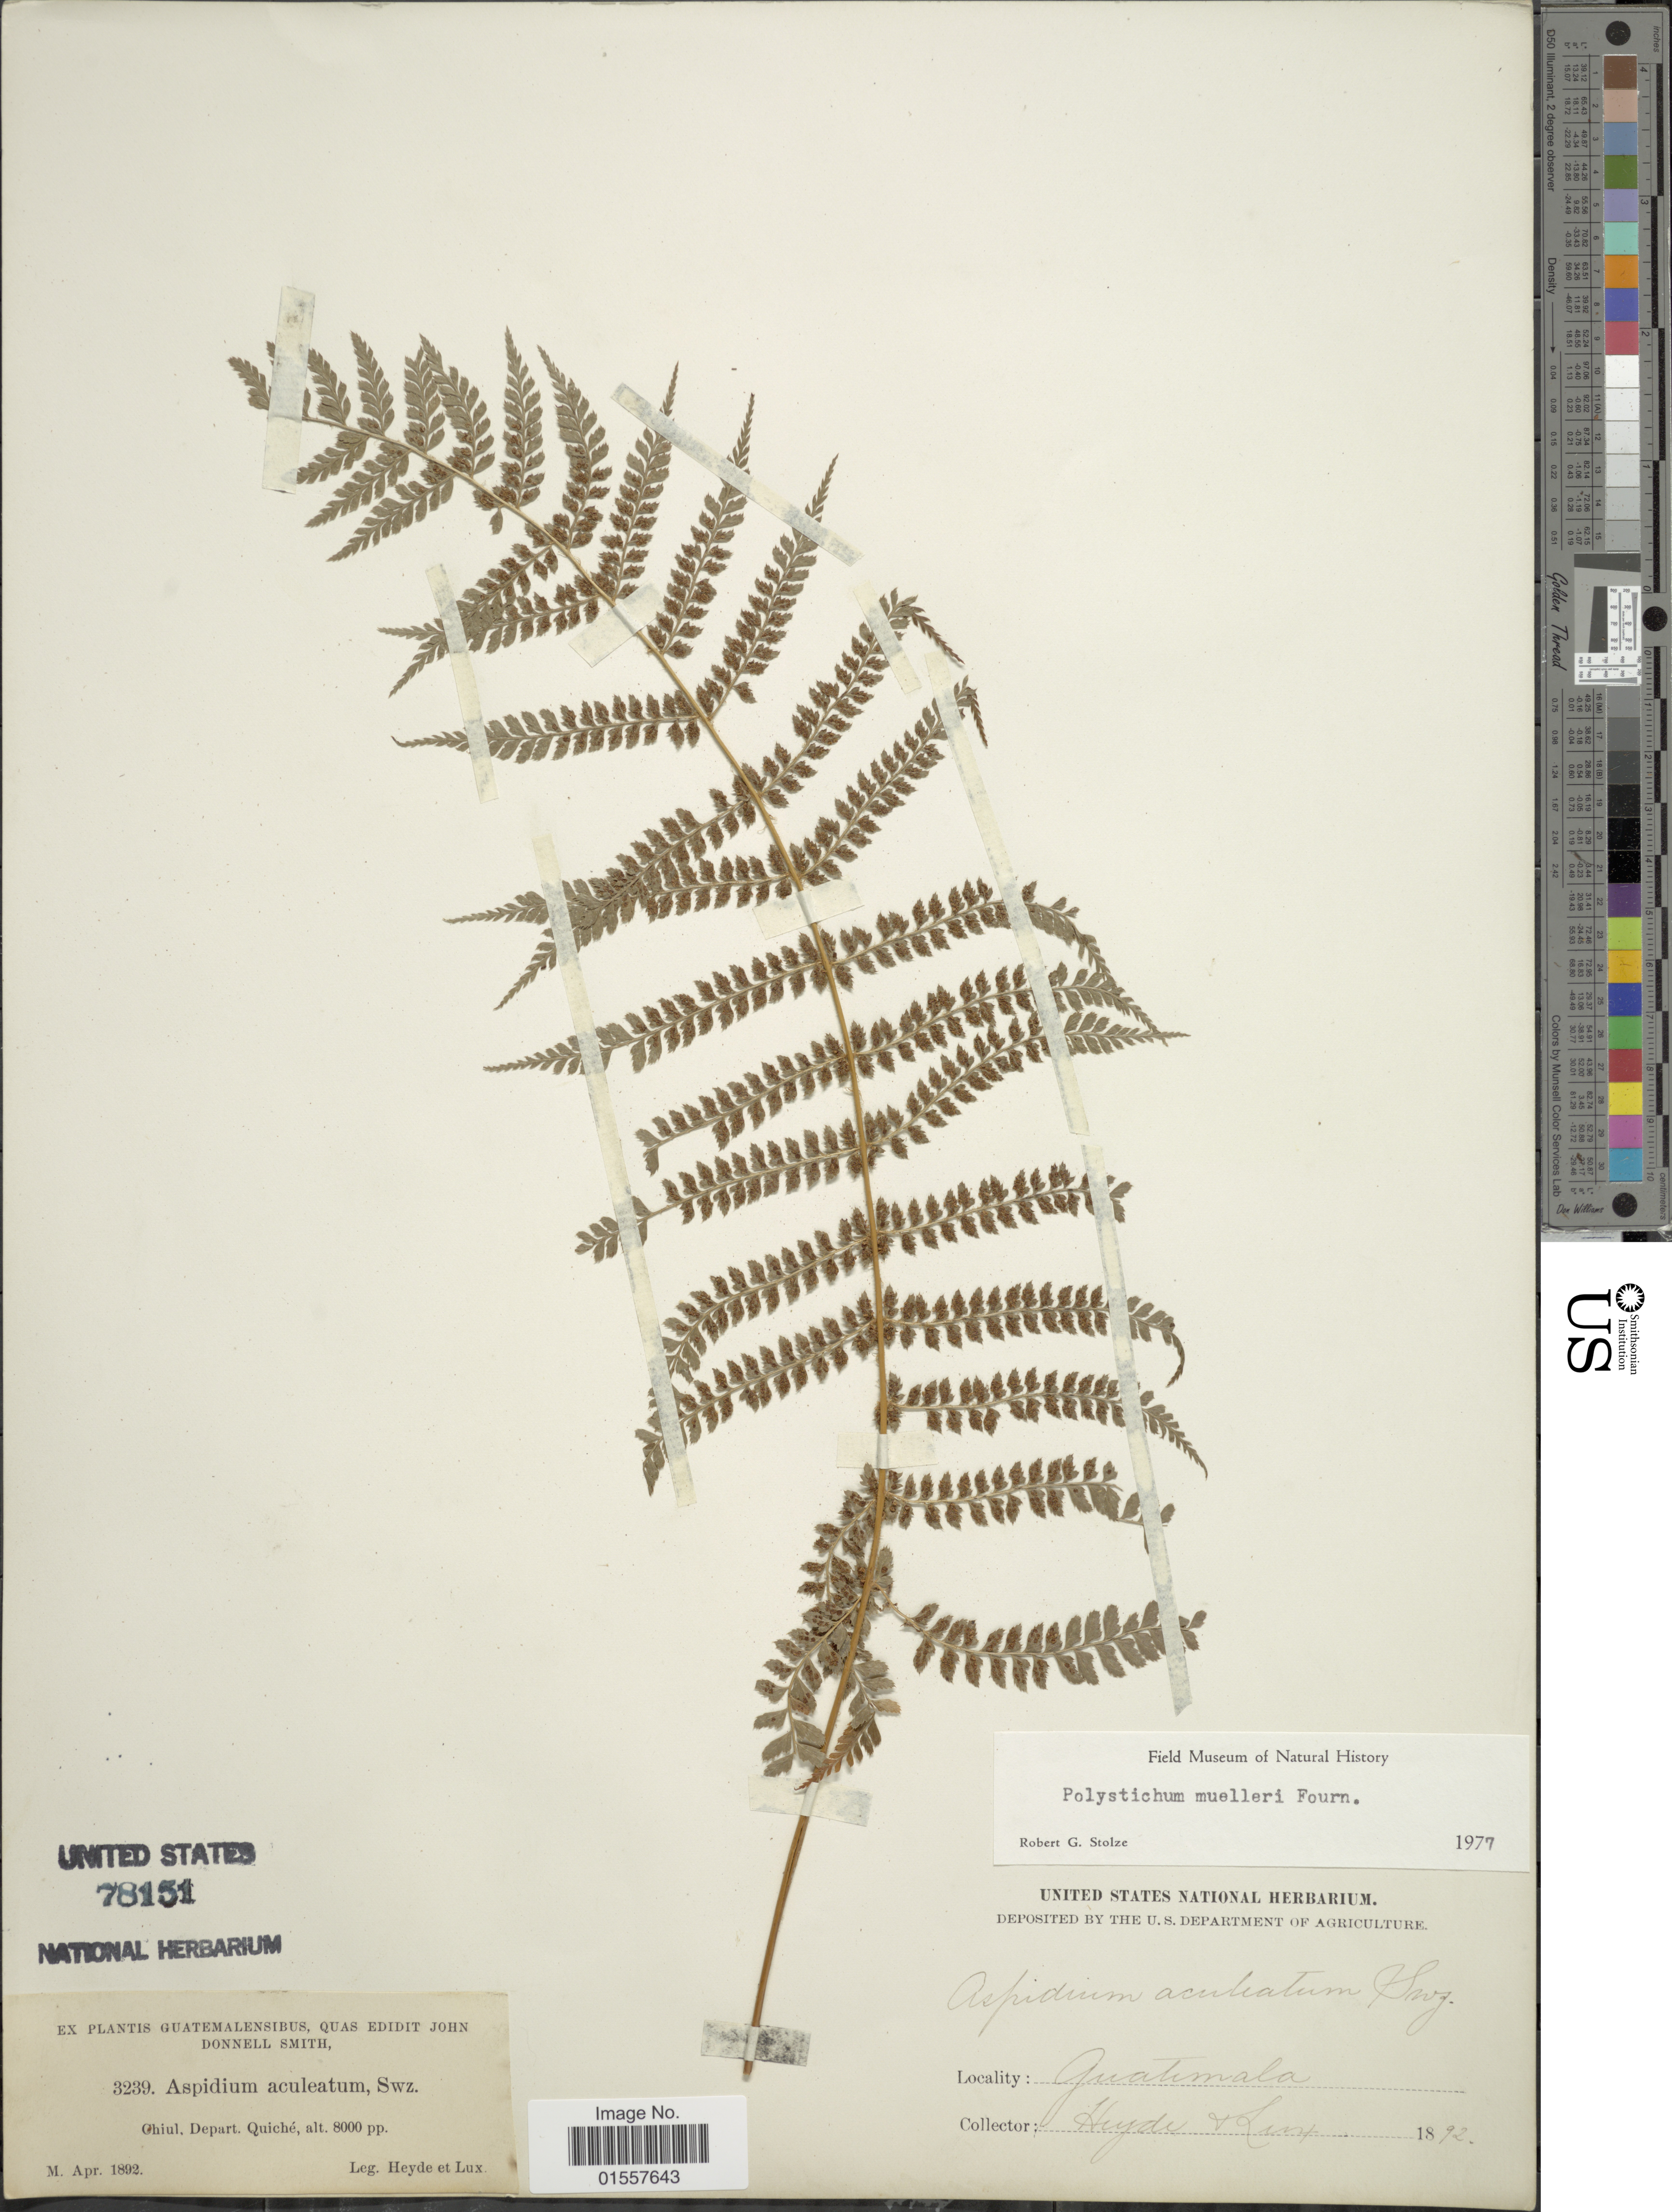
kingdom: Plantae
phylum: Tracheophyta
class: Polypodiopsida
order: Polypodiales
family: Dryopteridaceae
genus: Polystichum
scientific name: Polystichum fournieri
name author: A.R. Sm.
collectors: Heyde & Lux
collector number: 3239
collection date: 1892-04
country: Guatemala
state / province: El Quiché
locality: Chiul, Depart. Quiche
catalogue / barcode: US 78151